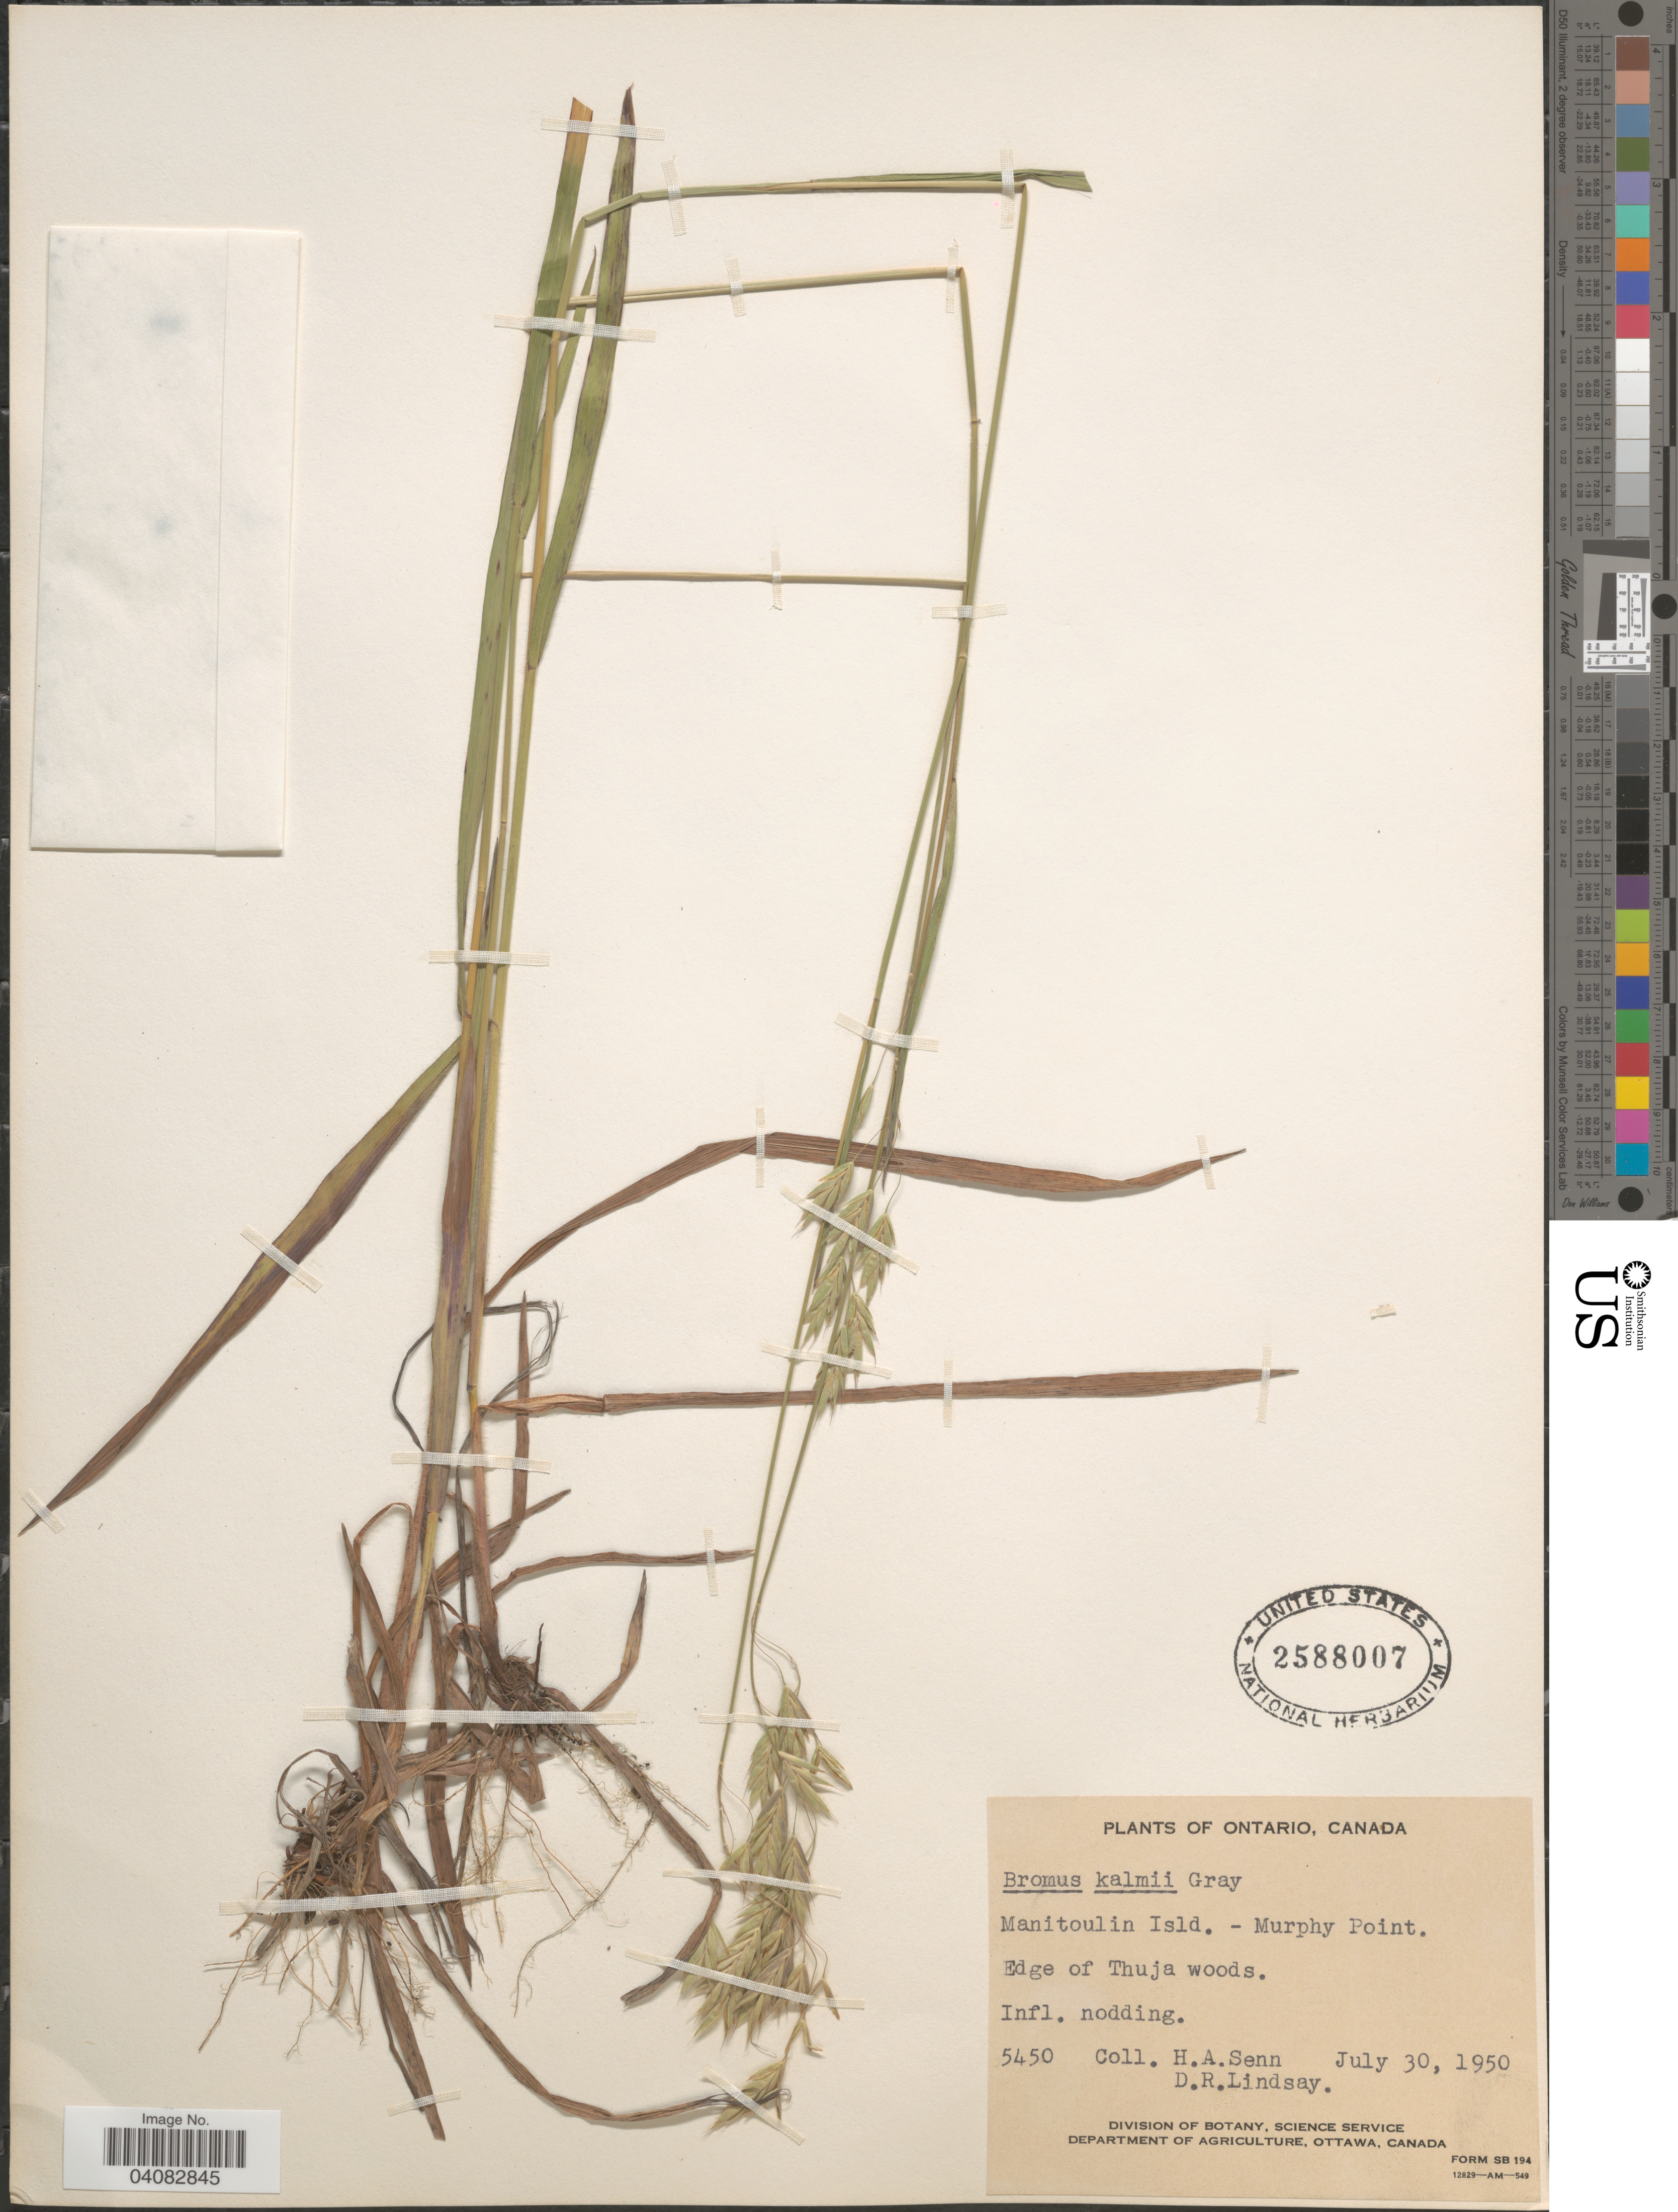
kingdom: Plantae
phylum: Tracheophyta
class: Liliopsida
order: Poales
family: Poaceae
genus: Bromus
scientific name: Bromus kalmii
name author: A. Gray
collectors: H. Senn & D. Lindsay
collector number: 5450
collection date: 1950-07-30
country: Canada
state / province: Ontario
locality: Manitoulin Isld.-Murphy Point. Edge of Thuja woods.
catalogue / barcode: US 2588007